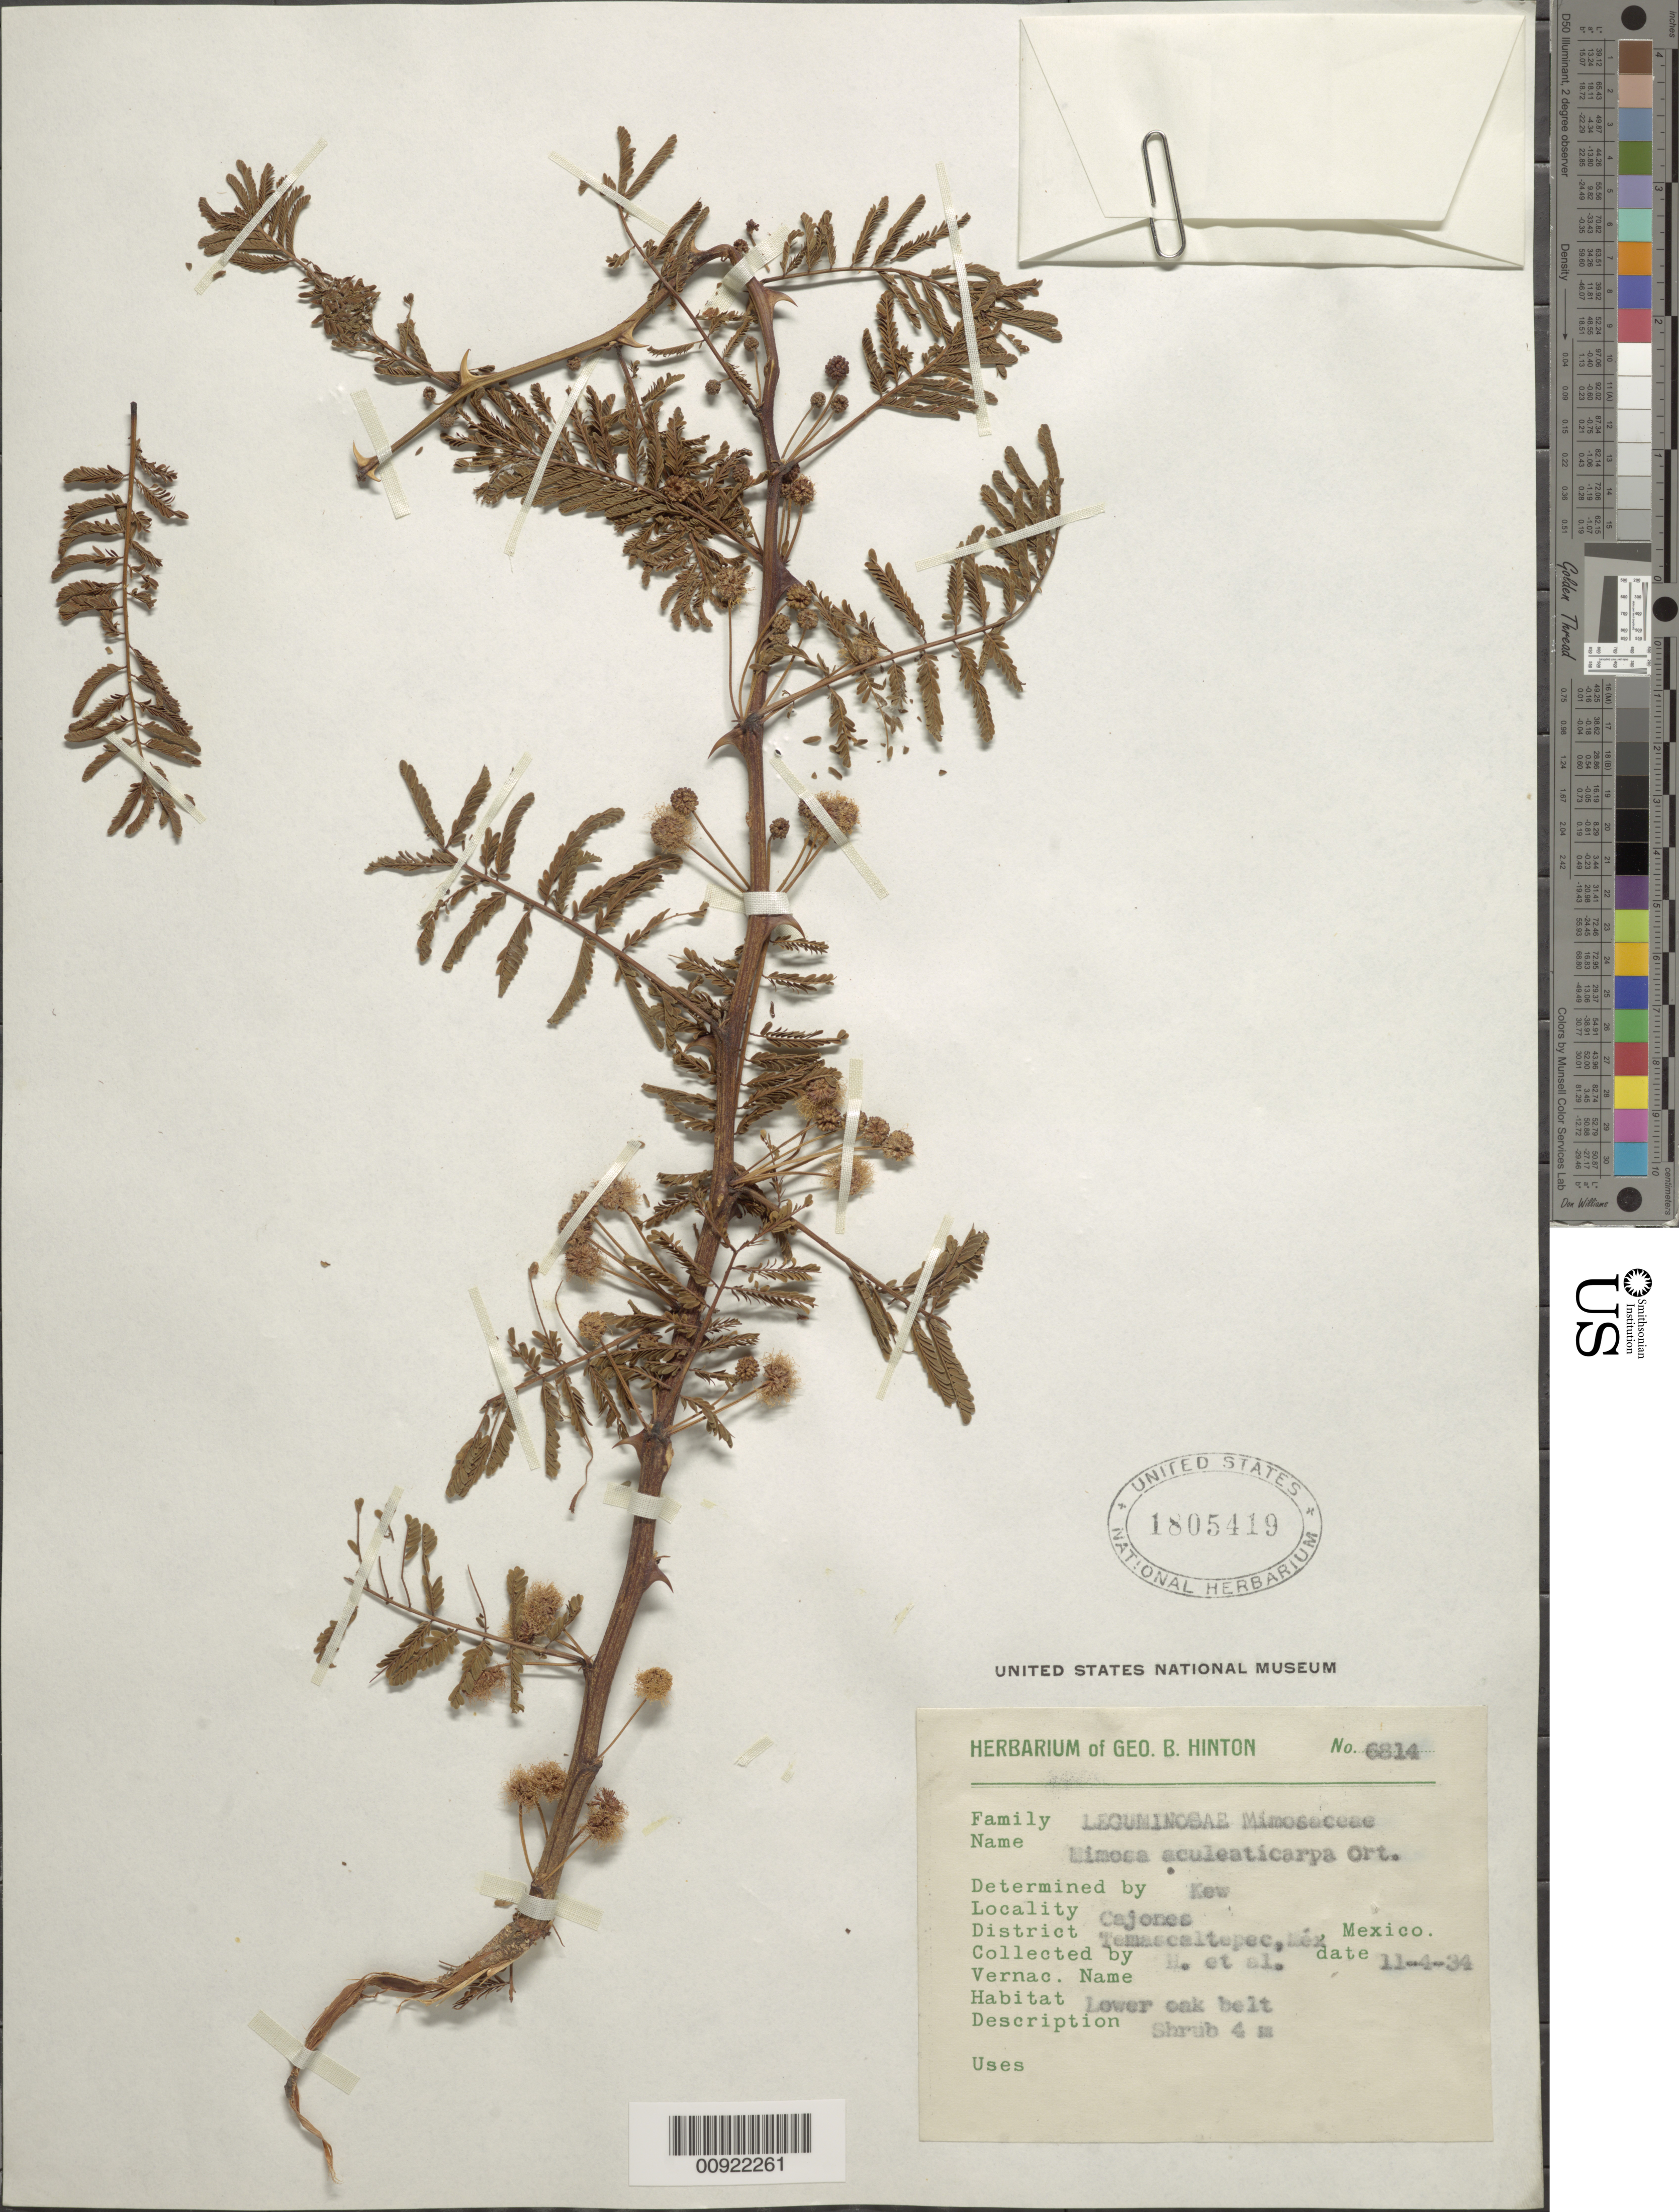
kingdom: Plantae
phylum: Tracheophyta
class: Magnoliopsida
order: Fabales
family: Fabaceae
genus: Mimosa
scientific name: Mimosa aculeaticarpa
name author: Ortega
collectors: G. B. Hinton & et al.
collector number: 6814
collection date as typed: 04 Nov 1934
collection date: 1934-11-04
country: Mexico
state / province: México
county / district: Temascaltepec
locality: Cajones, District of Temascaltepec, State of Mexico.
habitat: Lower oak belt.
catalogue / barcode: US 1805419